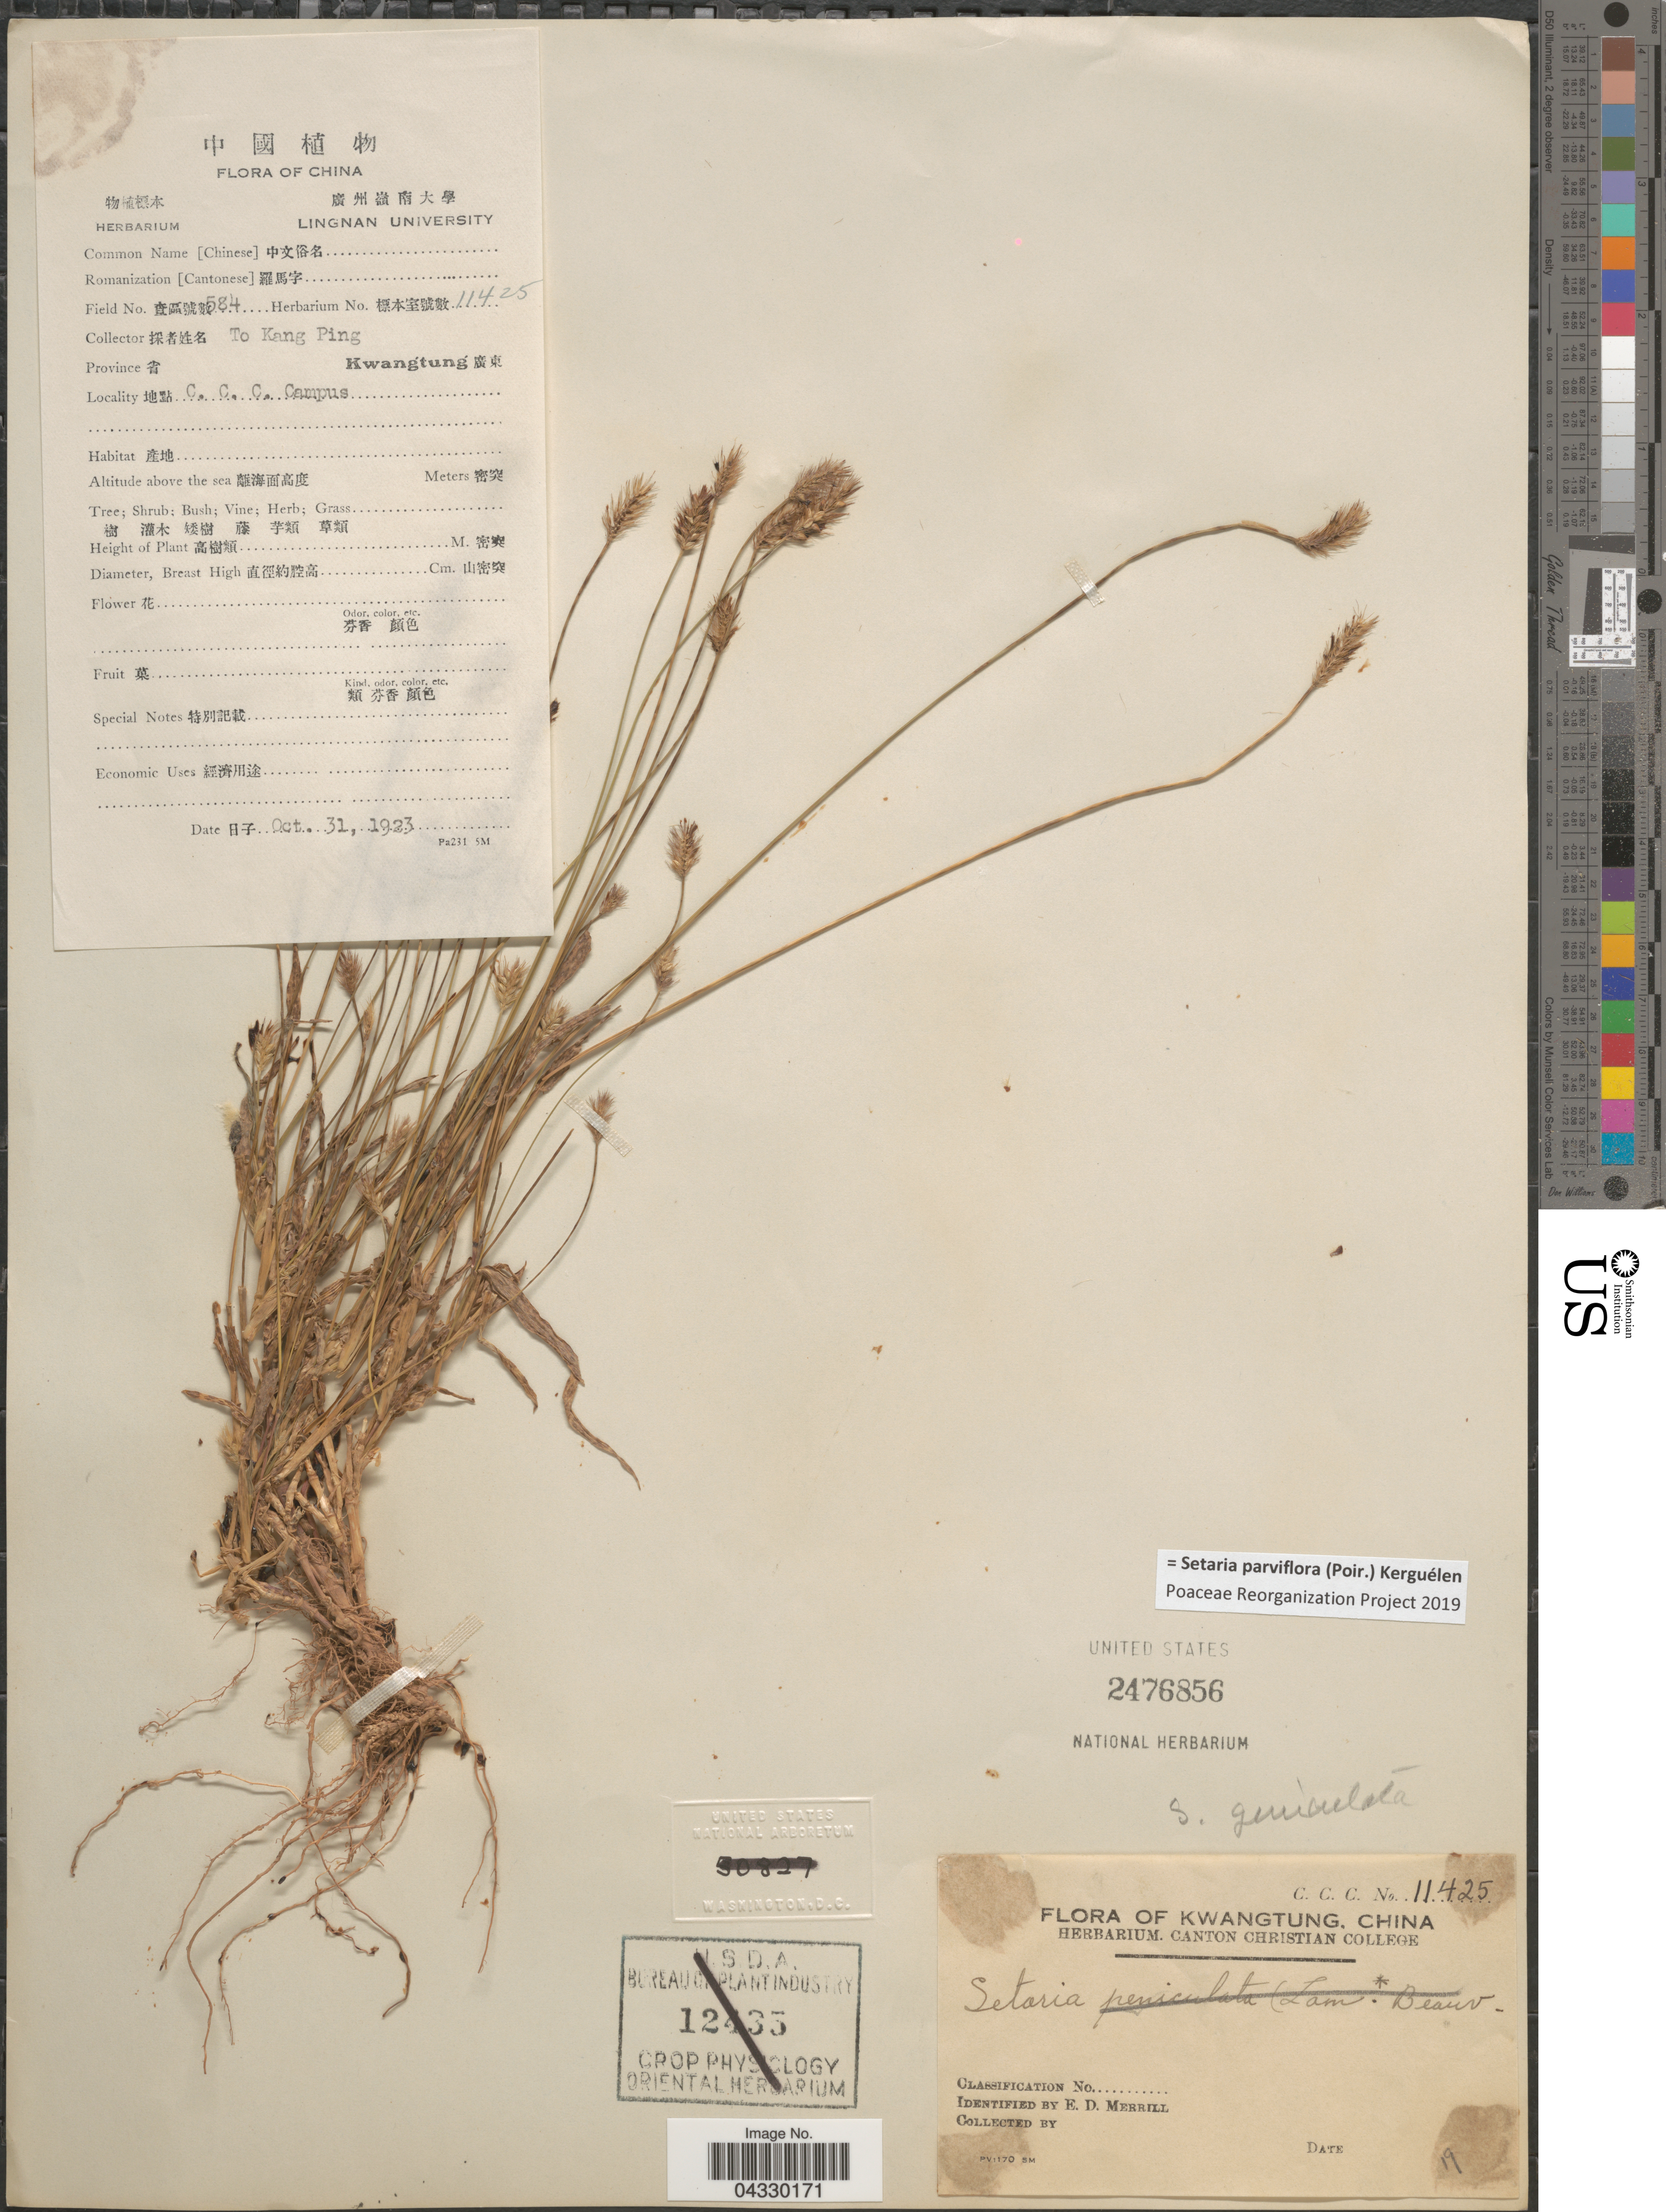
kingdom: Plantae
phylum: Tracheophyta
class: Liliopsida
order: Poales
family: Poaceae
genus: Setaria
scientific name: Setaria parviflora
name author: (Poir.) Kerguélen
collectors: T. Ping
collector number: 584/11425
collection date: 1923-10-31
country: China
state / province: Guangxi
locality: Kwangtung. X. C.C.C. Campus.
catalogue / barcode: US 2476856